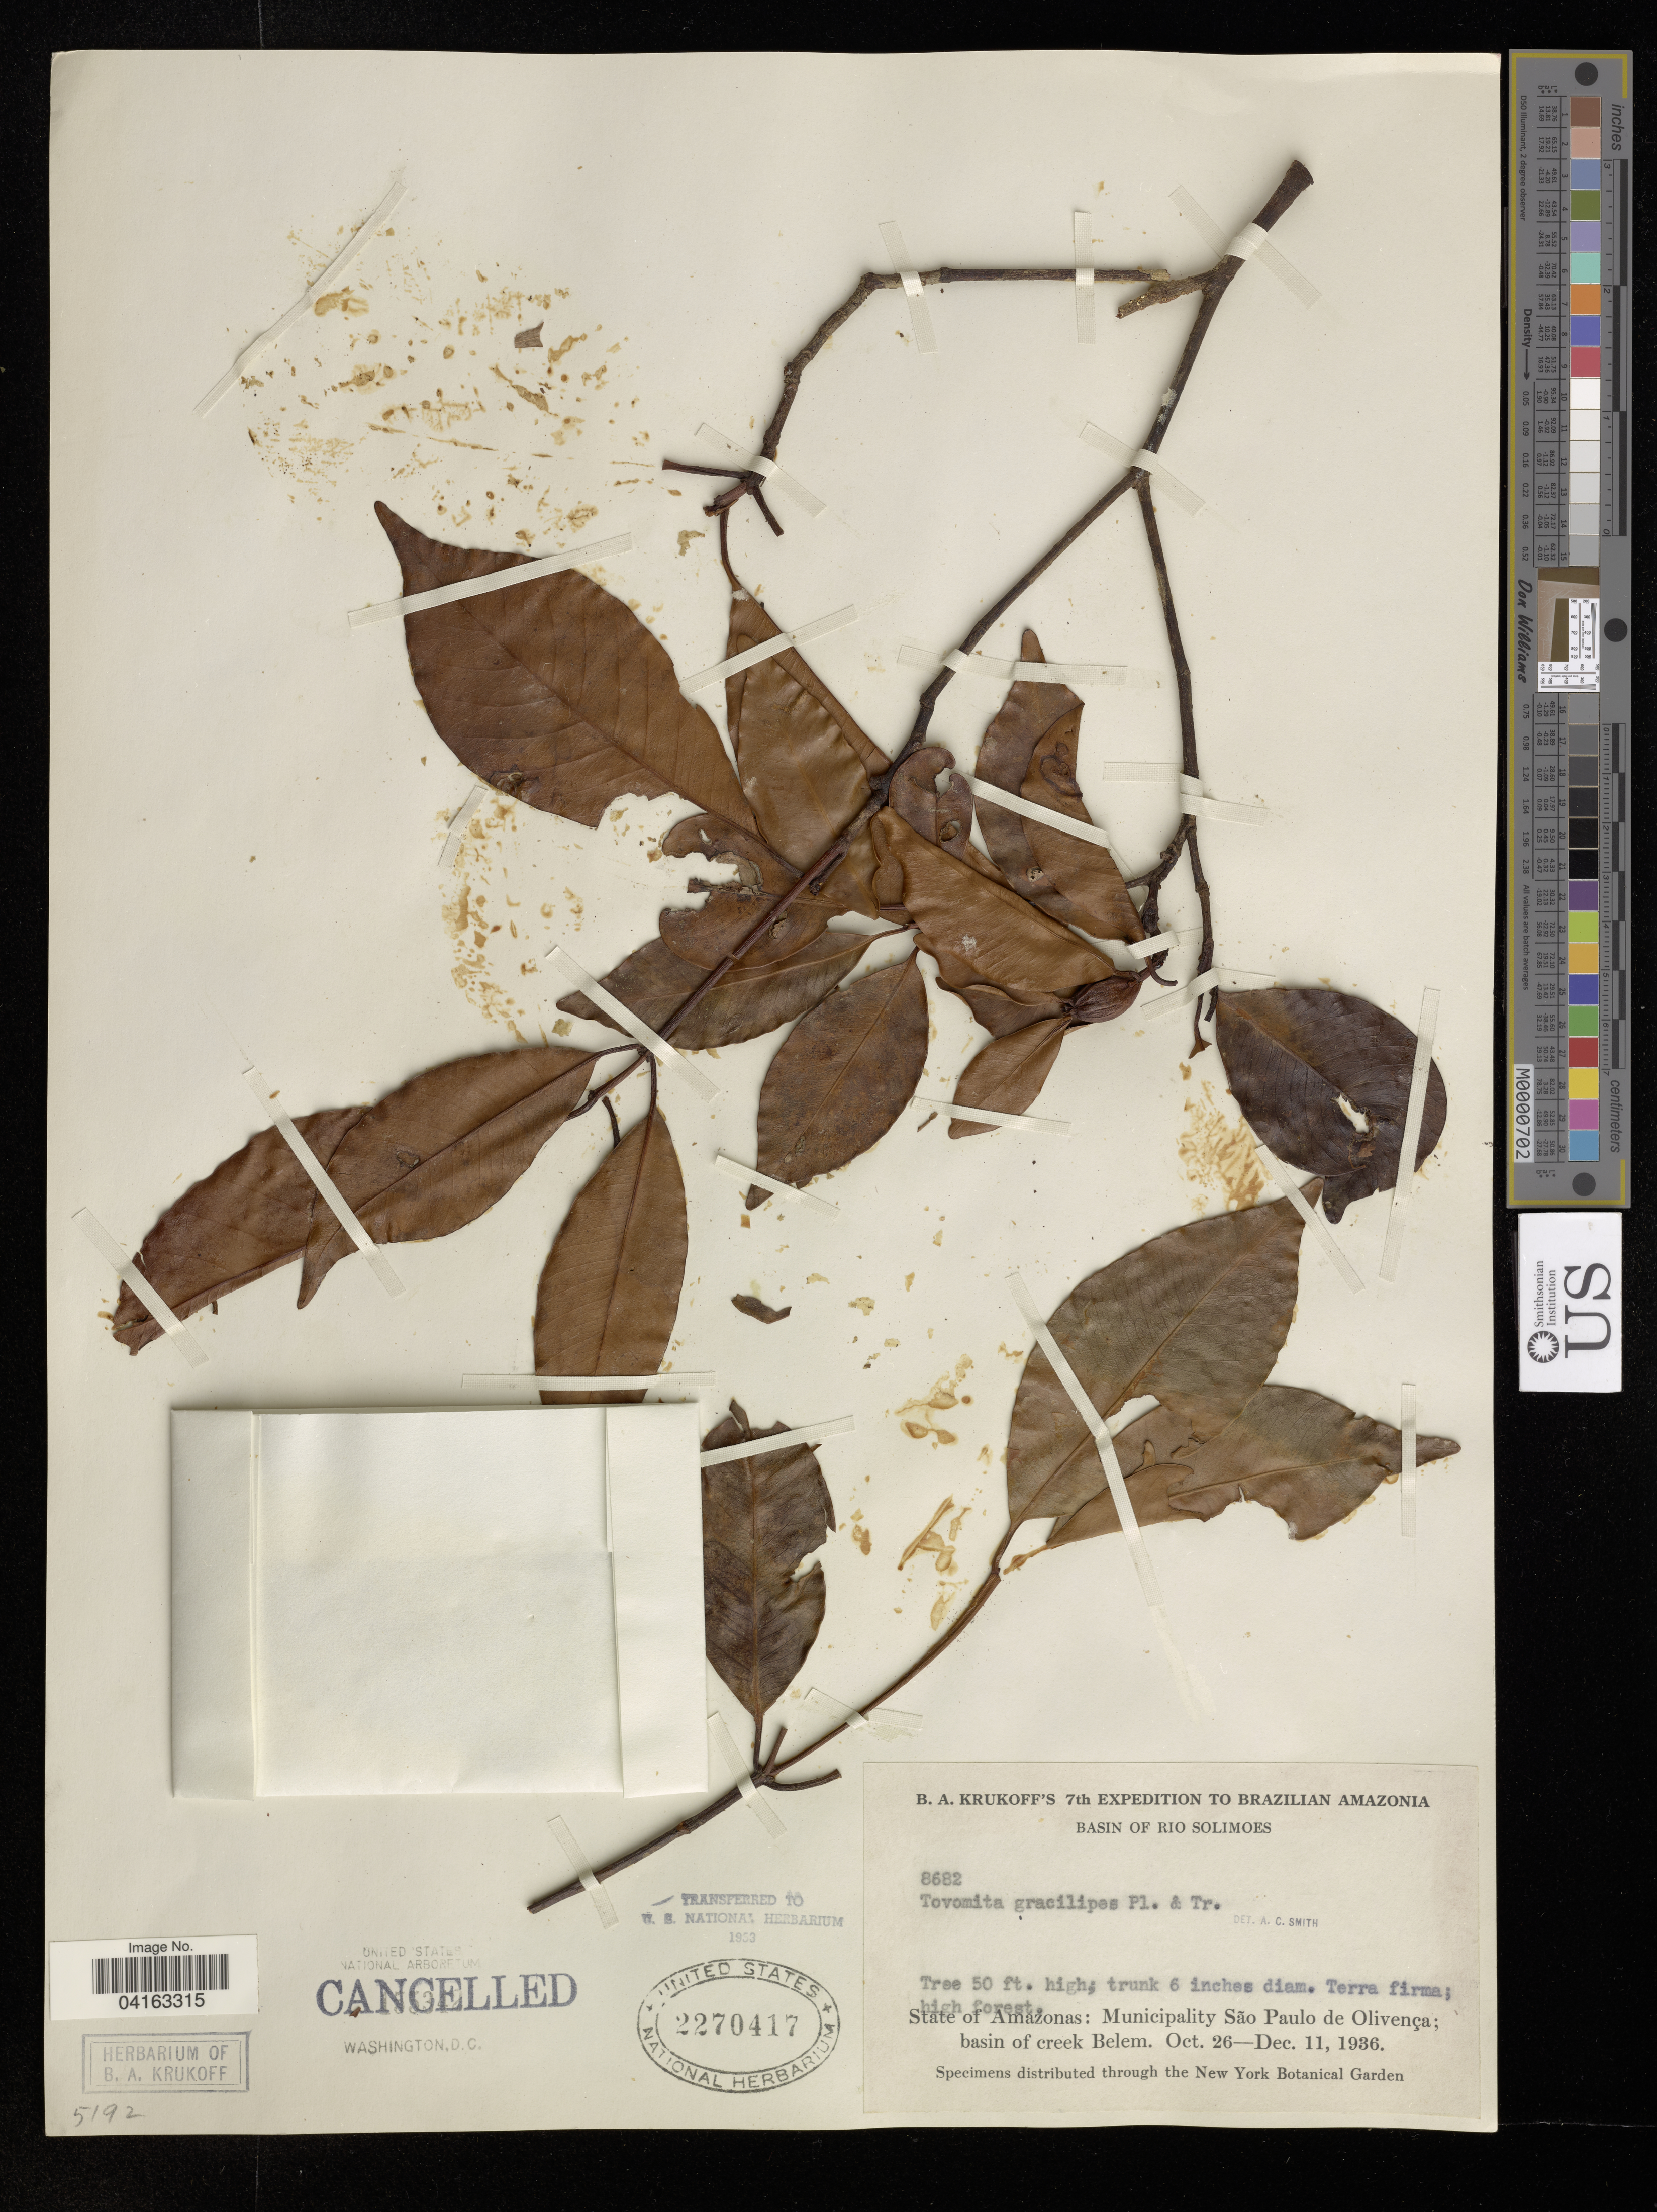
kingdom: Plantae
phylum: Tracheophyta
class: Magnoliopsida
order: Malpighiales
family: Clusiaceae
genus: Tovomita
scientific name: Tovomita gracilipes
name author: Planch. & Triana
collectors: B. A. Krukoff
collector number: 8682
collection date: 1936-10-26/1936-12-11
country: Brazil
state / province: Amazonas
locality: Brazilian Amazonia. Basin of Rio Solimoes. Municipality São Paulo de Olivença; basin of creek Belem.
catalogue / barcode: US 2270417